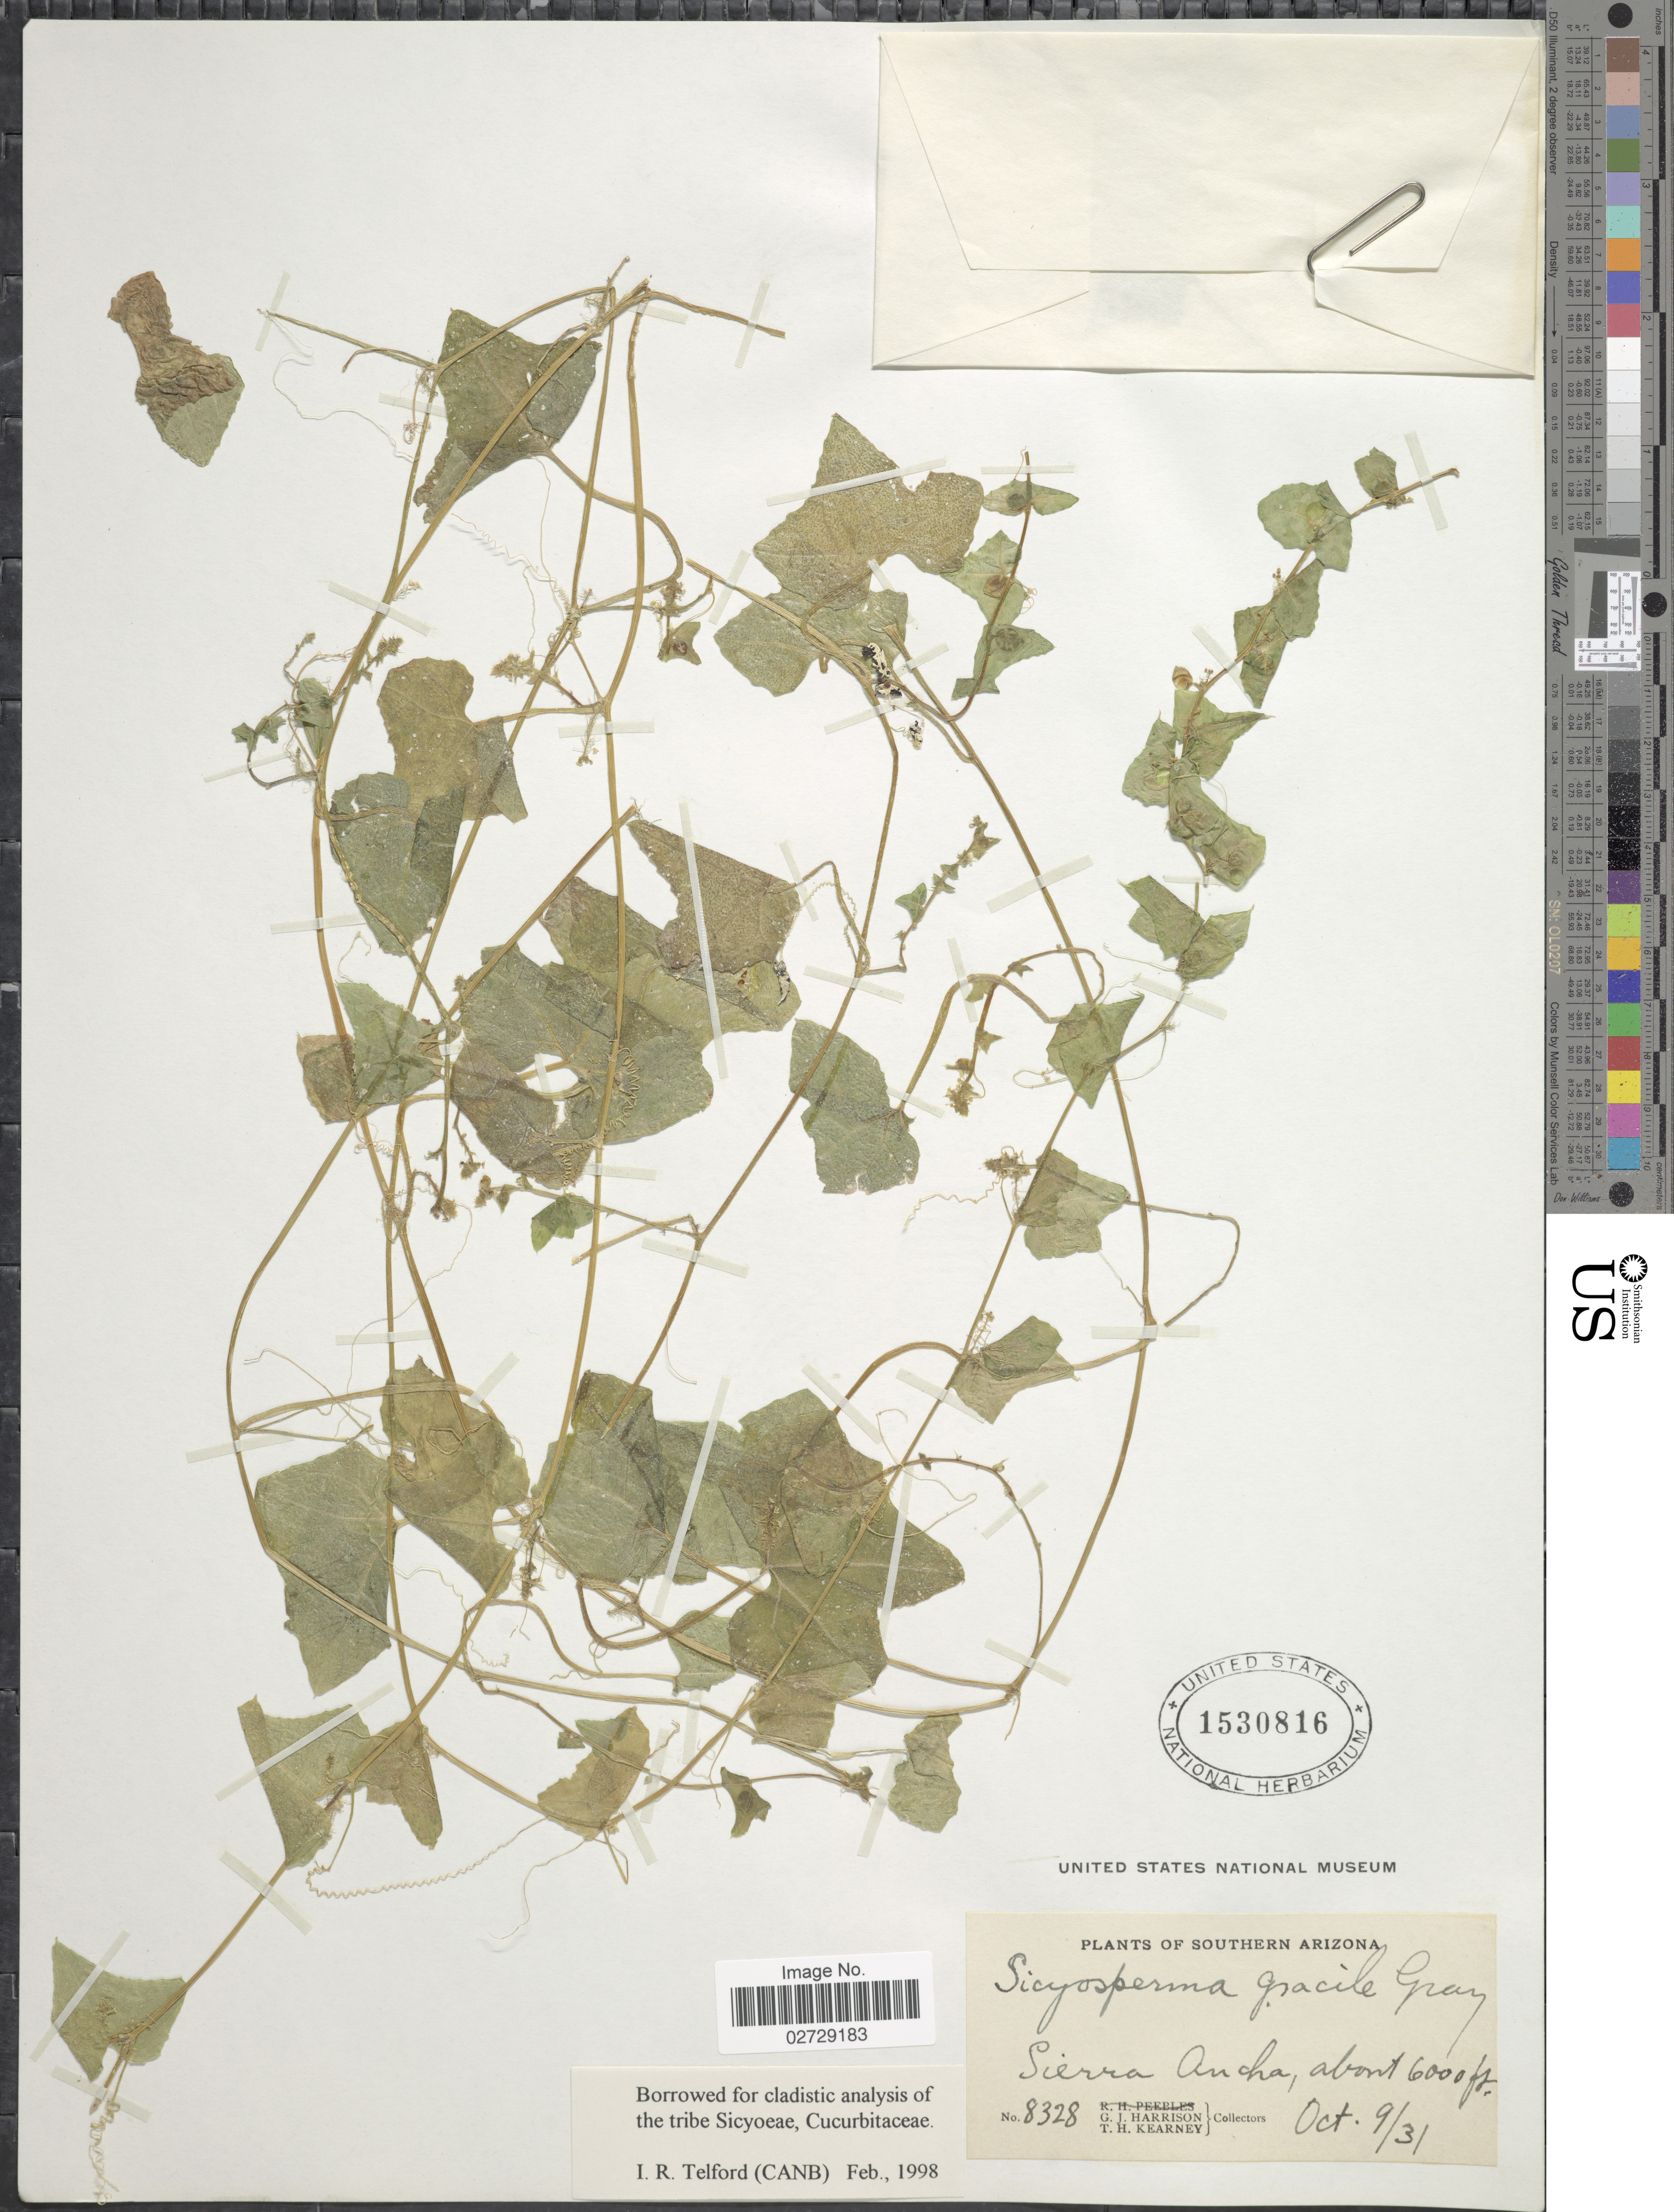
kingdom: Plantae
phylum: Tracheophyta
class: Magnoliopsida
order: Cucurbitales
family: Cucurbitaceae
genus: Sicyosperma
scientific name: Sicyosperma gracile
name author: A. Gray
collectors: G. J. Harrison & T. H. Kearney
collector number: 8328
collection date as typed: Transcribed d/m/y: 9/10/31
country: United States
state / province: Arizona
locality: Southern Arizona. Sierra Ancha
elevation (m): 1829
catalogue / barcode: US 1530816